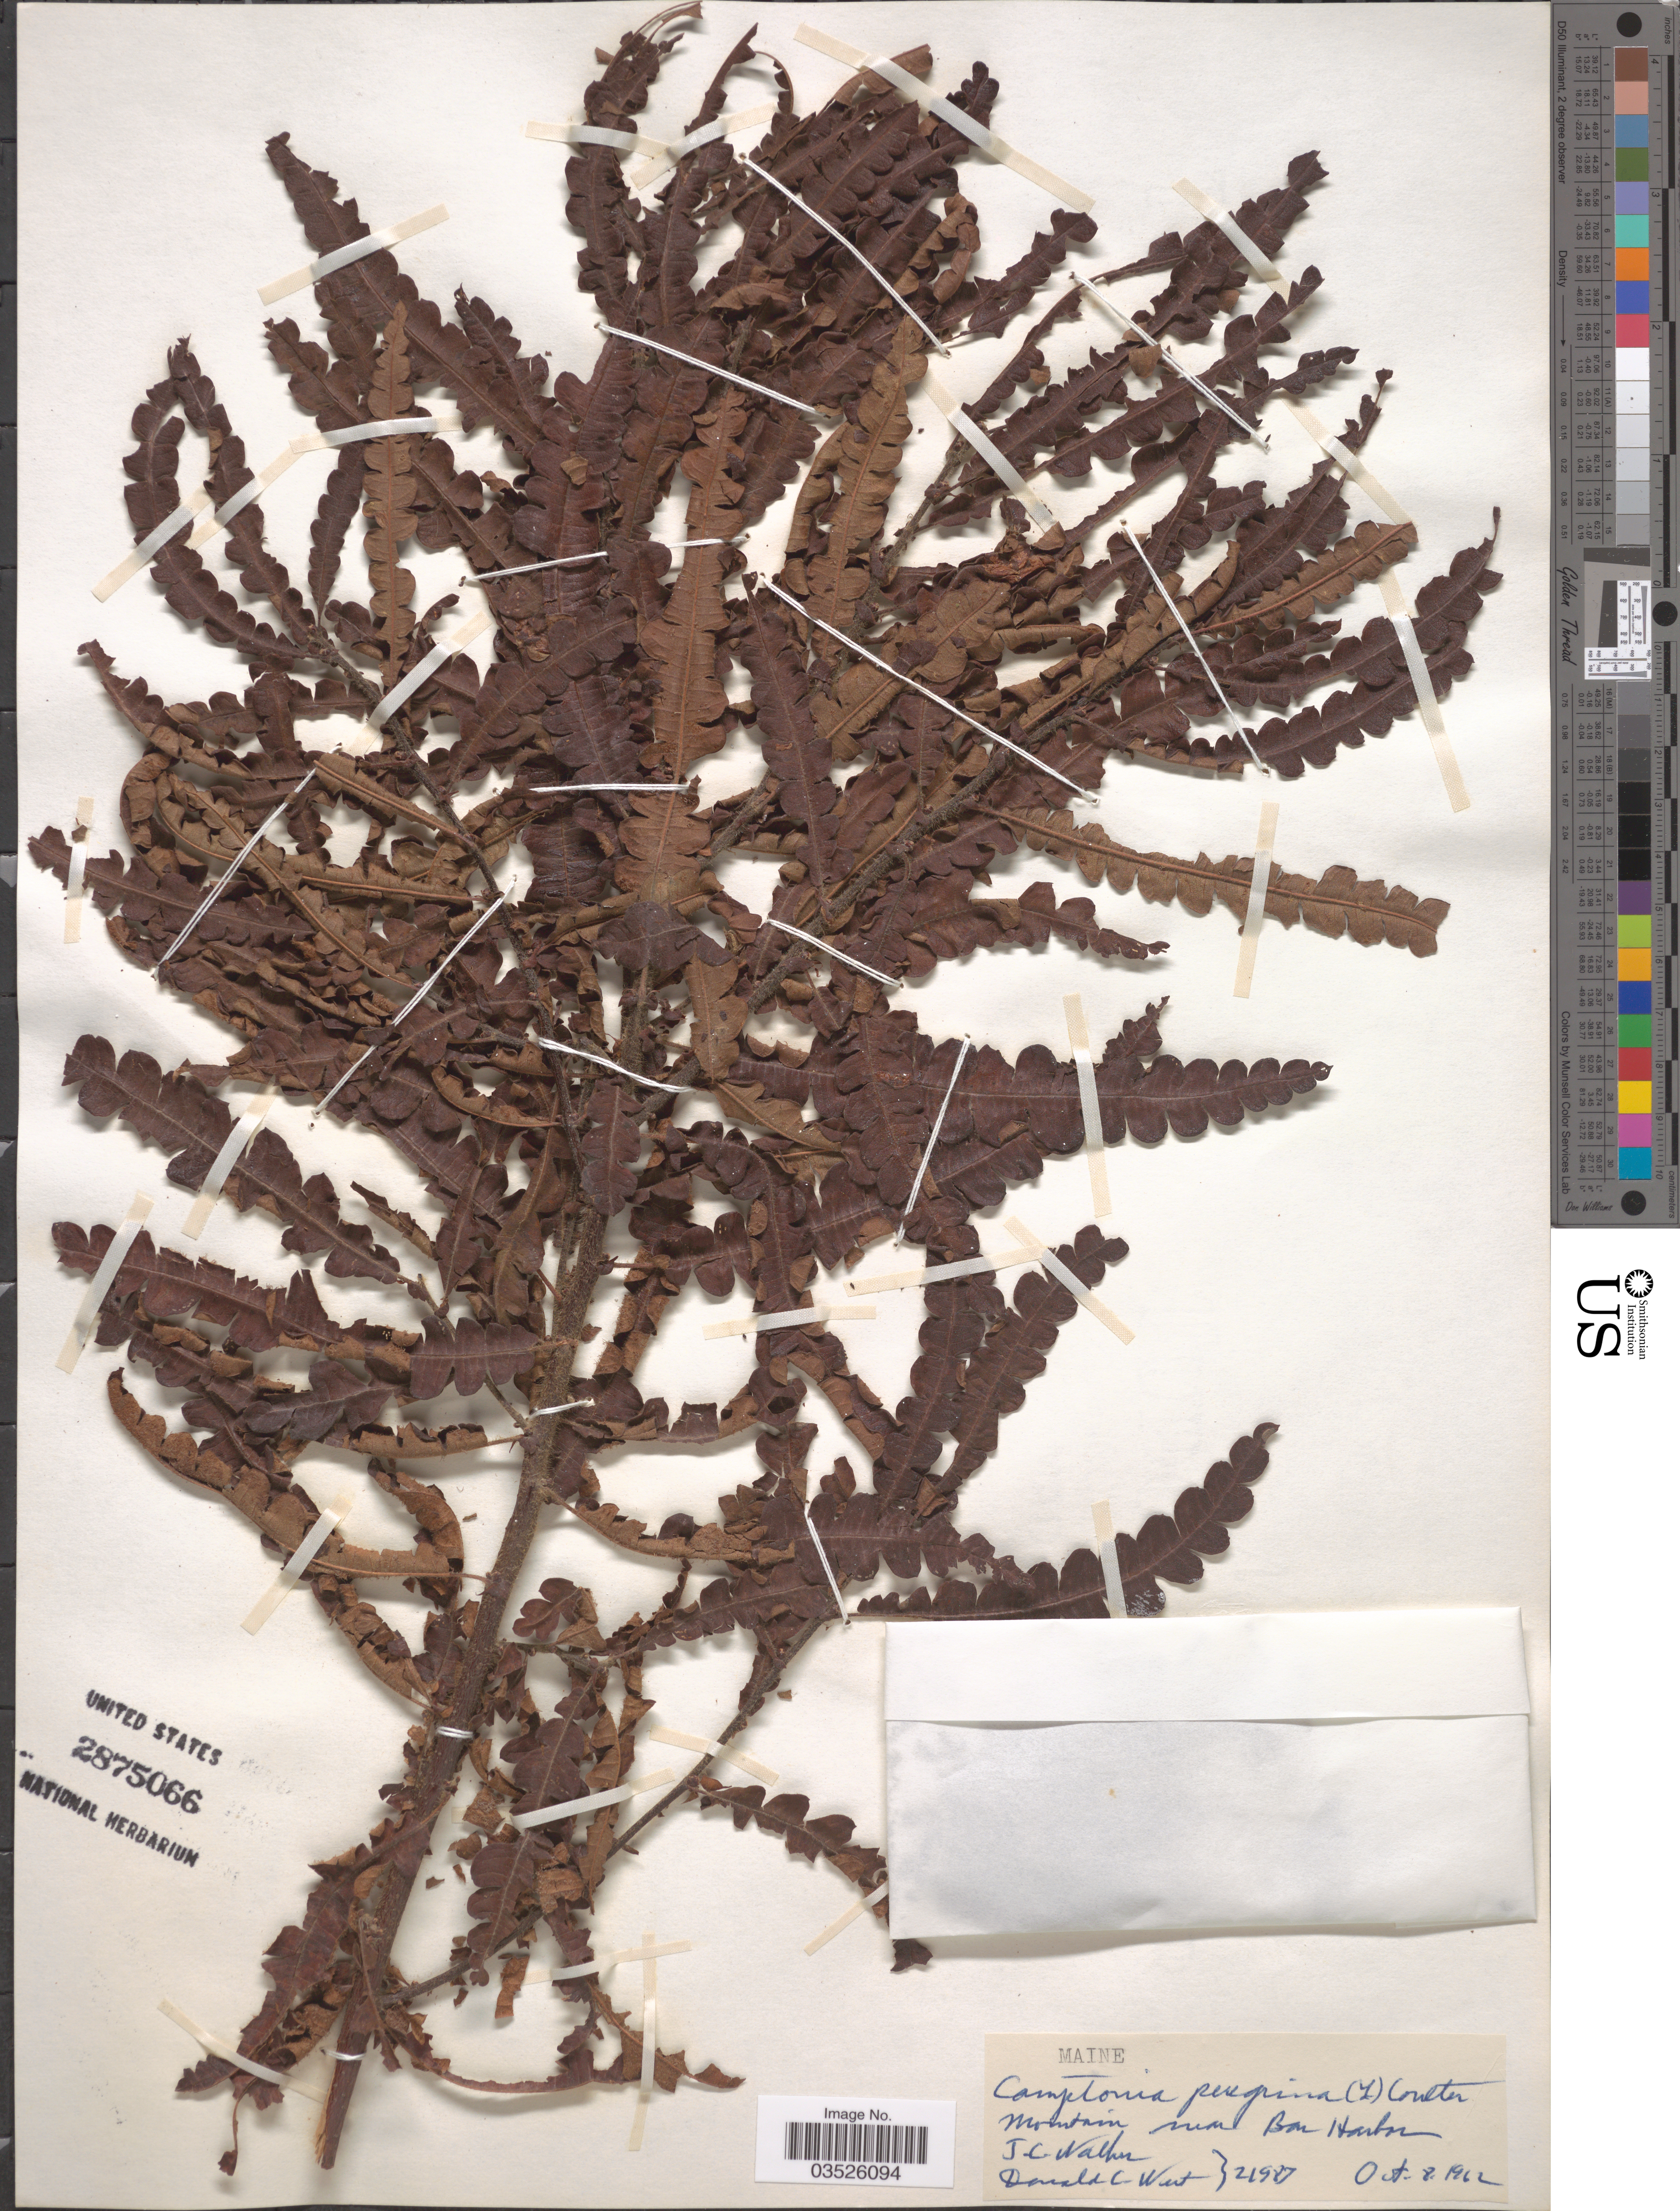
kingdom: Plantae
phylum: Tracheophyta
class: Magnoliopsida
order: Fagales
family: Myricaceae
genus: Comptonia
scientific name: Comptonia peregrina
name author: (L.) J.M. Coult.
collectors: J. Walker & D. West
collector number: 21987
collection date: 1962-10-08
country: United States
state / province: Maine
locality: Mountain near Bar Harbor.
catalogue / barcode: US 2875066